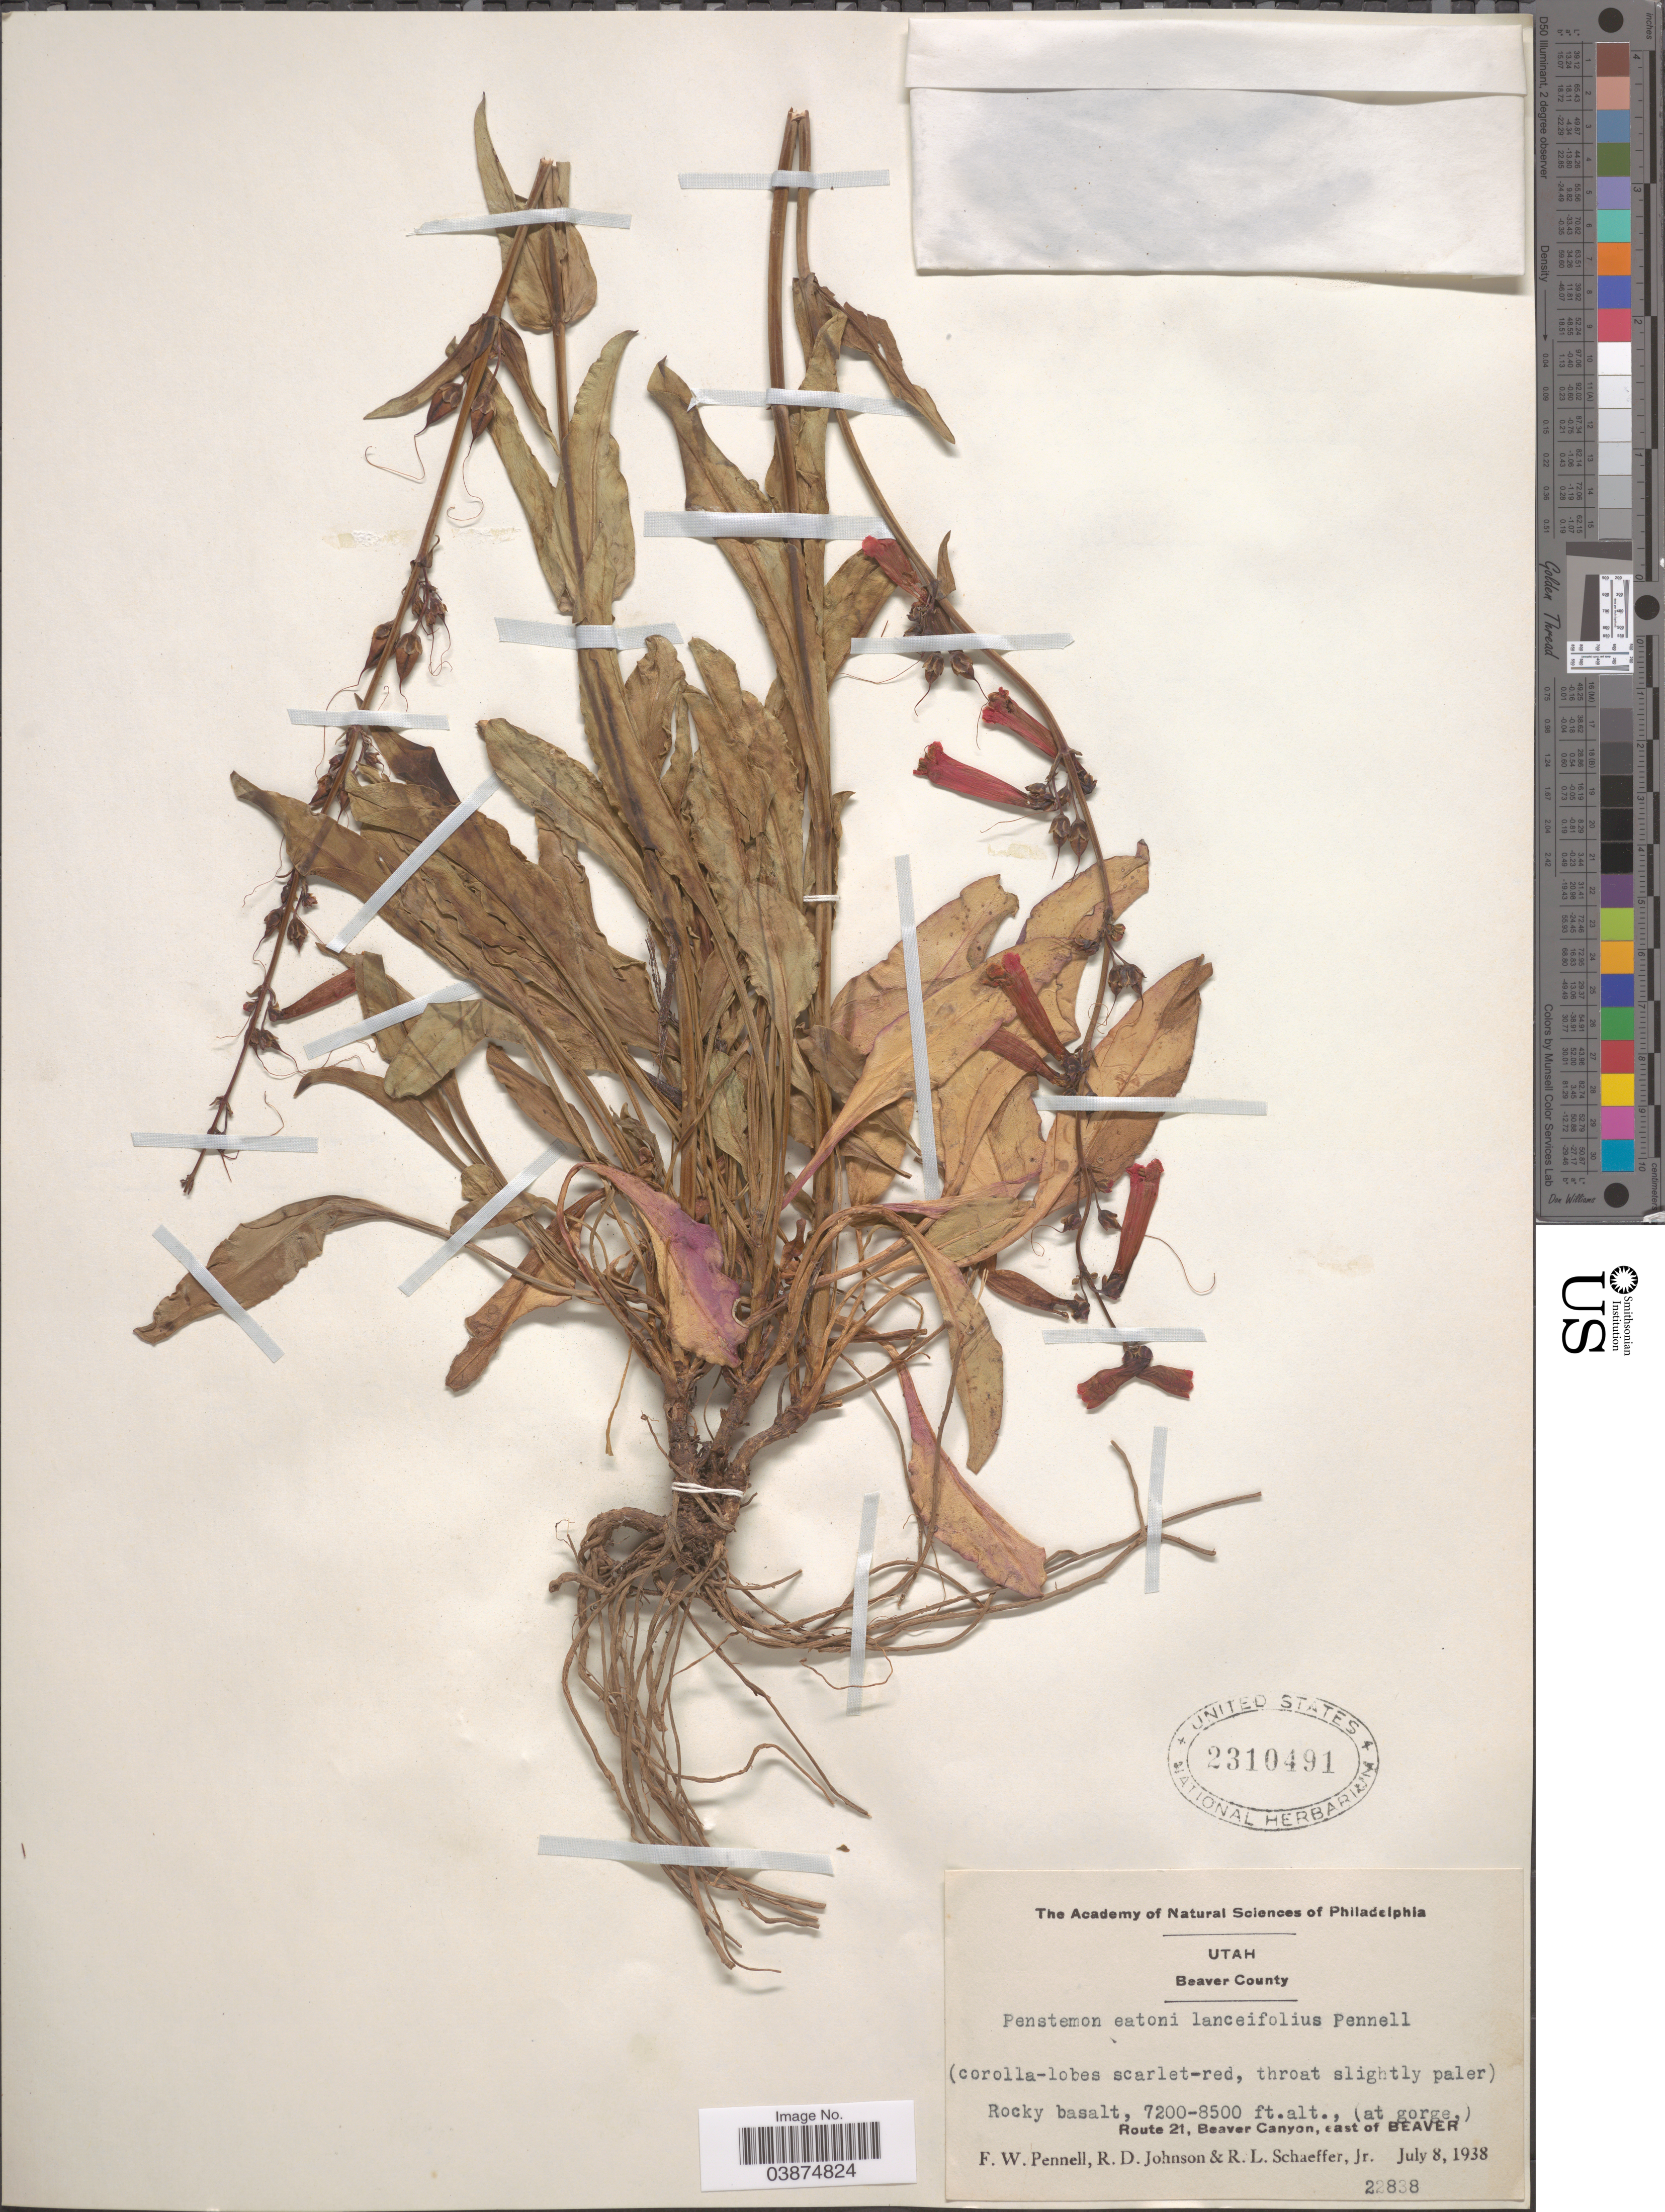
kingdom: Plantae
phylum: Tracheophyta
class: Magnoliopsida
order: Lamiales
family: Plantaginaceae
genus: Penstemon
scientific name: Penstemon eatonii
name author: A. Gray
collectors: F. W. Pennell, R. D. Johnson & R. L. Schaeffer Jr.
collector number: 22838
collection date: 1938-07-08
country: United States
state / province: Utah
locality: Beaver County. Route 21, Beaver Canyon, east of Beaver.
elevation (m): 2195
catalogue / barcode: US 2310491